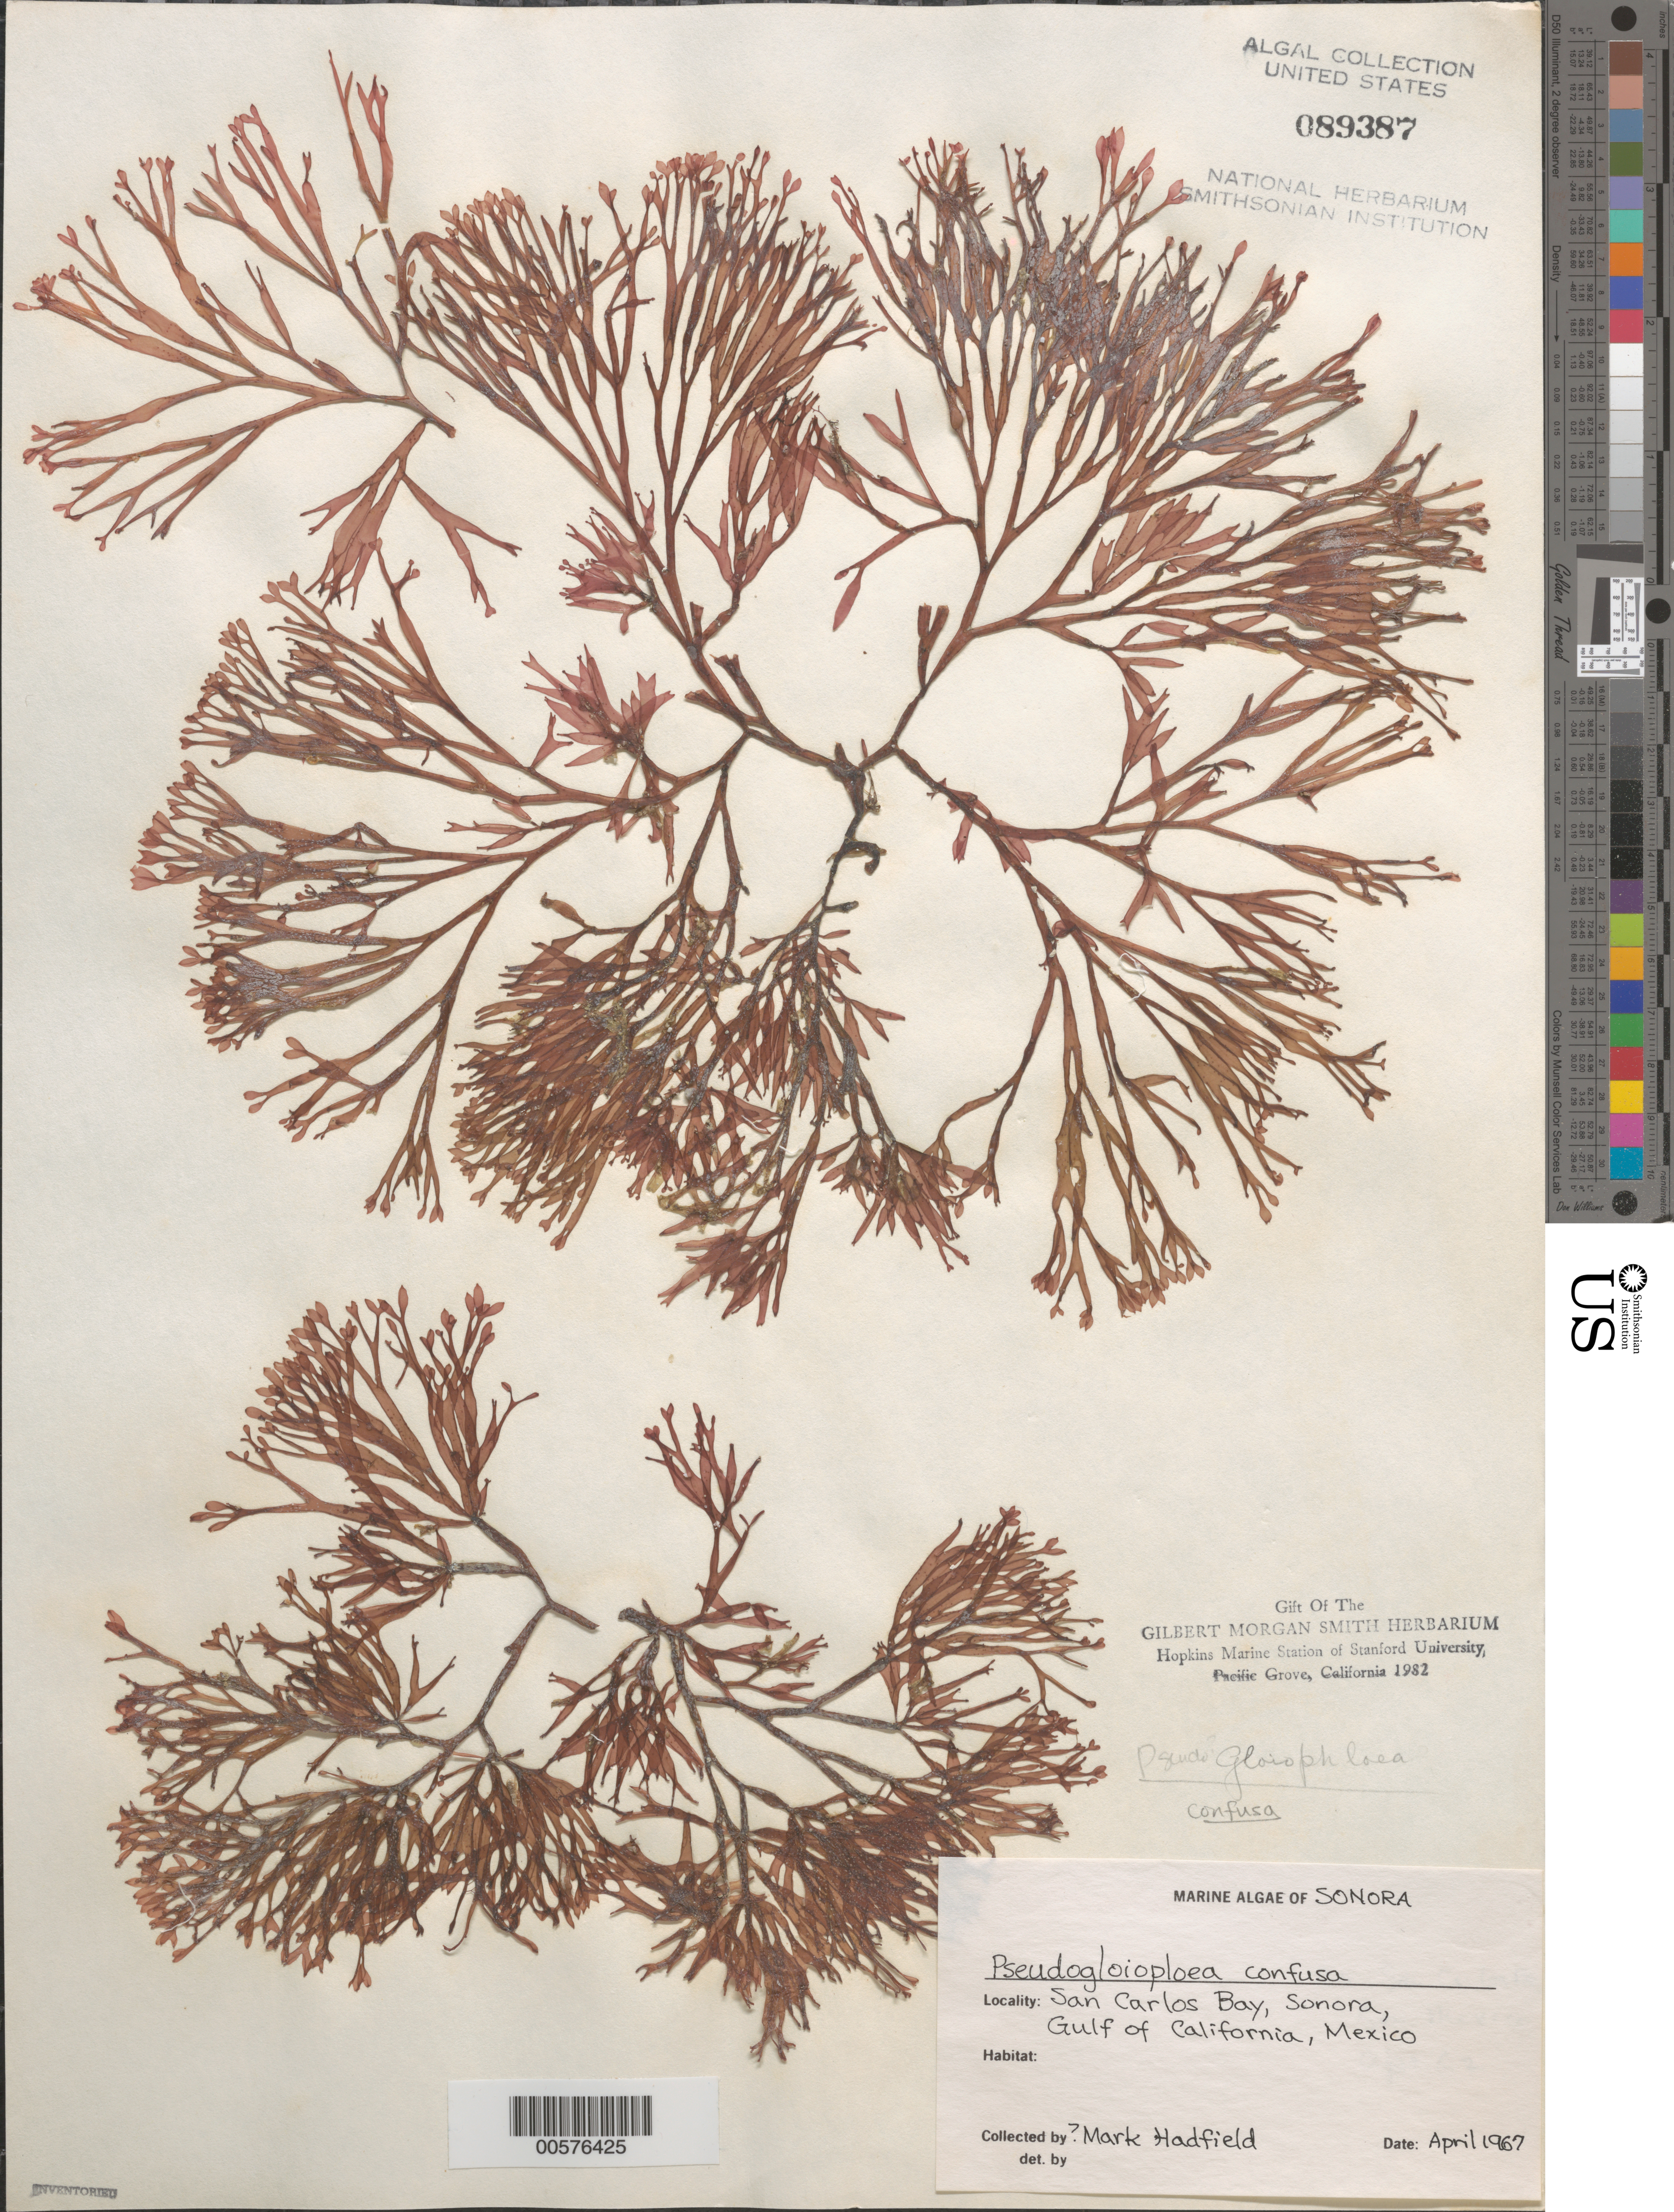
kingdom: Plantae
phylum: Rhodophyta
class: Florideophyceae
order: Nemaliales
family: Scinaiaceae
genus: Scinaia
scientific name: Scinaia confusa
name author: (Setch.) Huisman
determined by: Algae name updating Project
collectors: M. Hadfield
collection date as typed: Apr 1967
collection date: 1967-04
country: Mexico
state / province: Sonora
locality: Bahia San Carlos (San Carlos Bay)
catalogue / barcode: US 89387